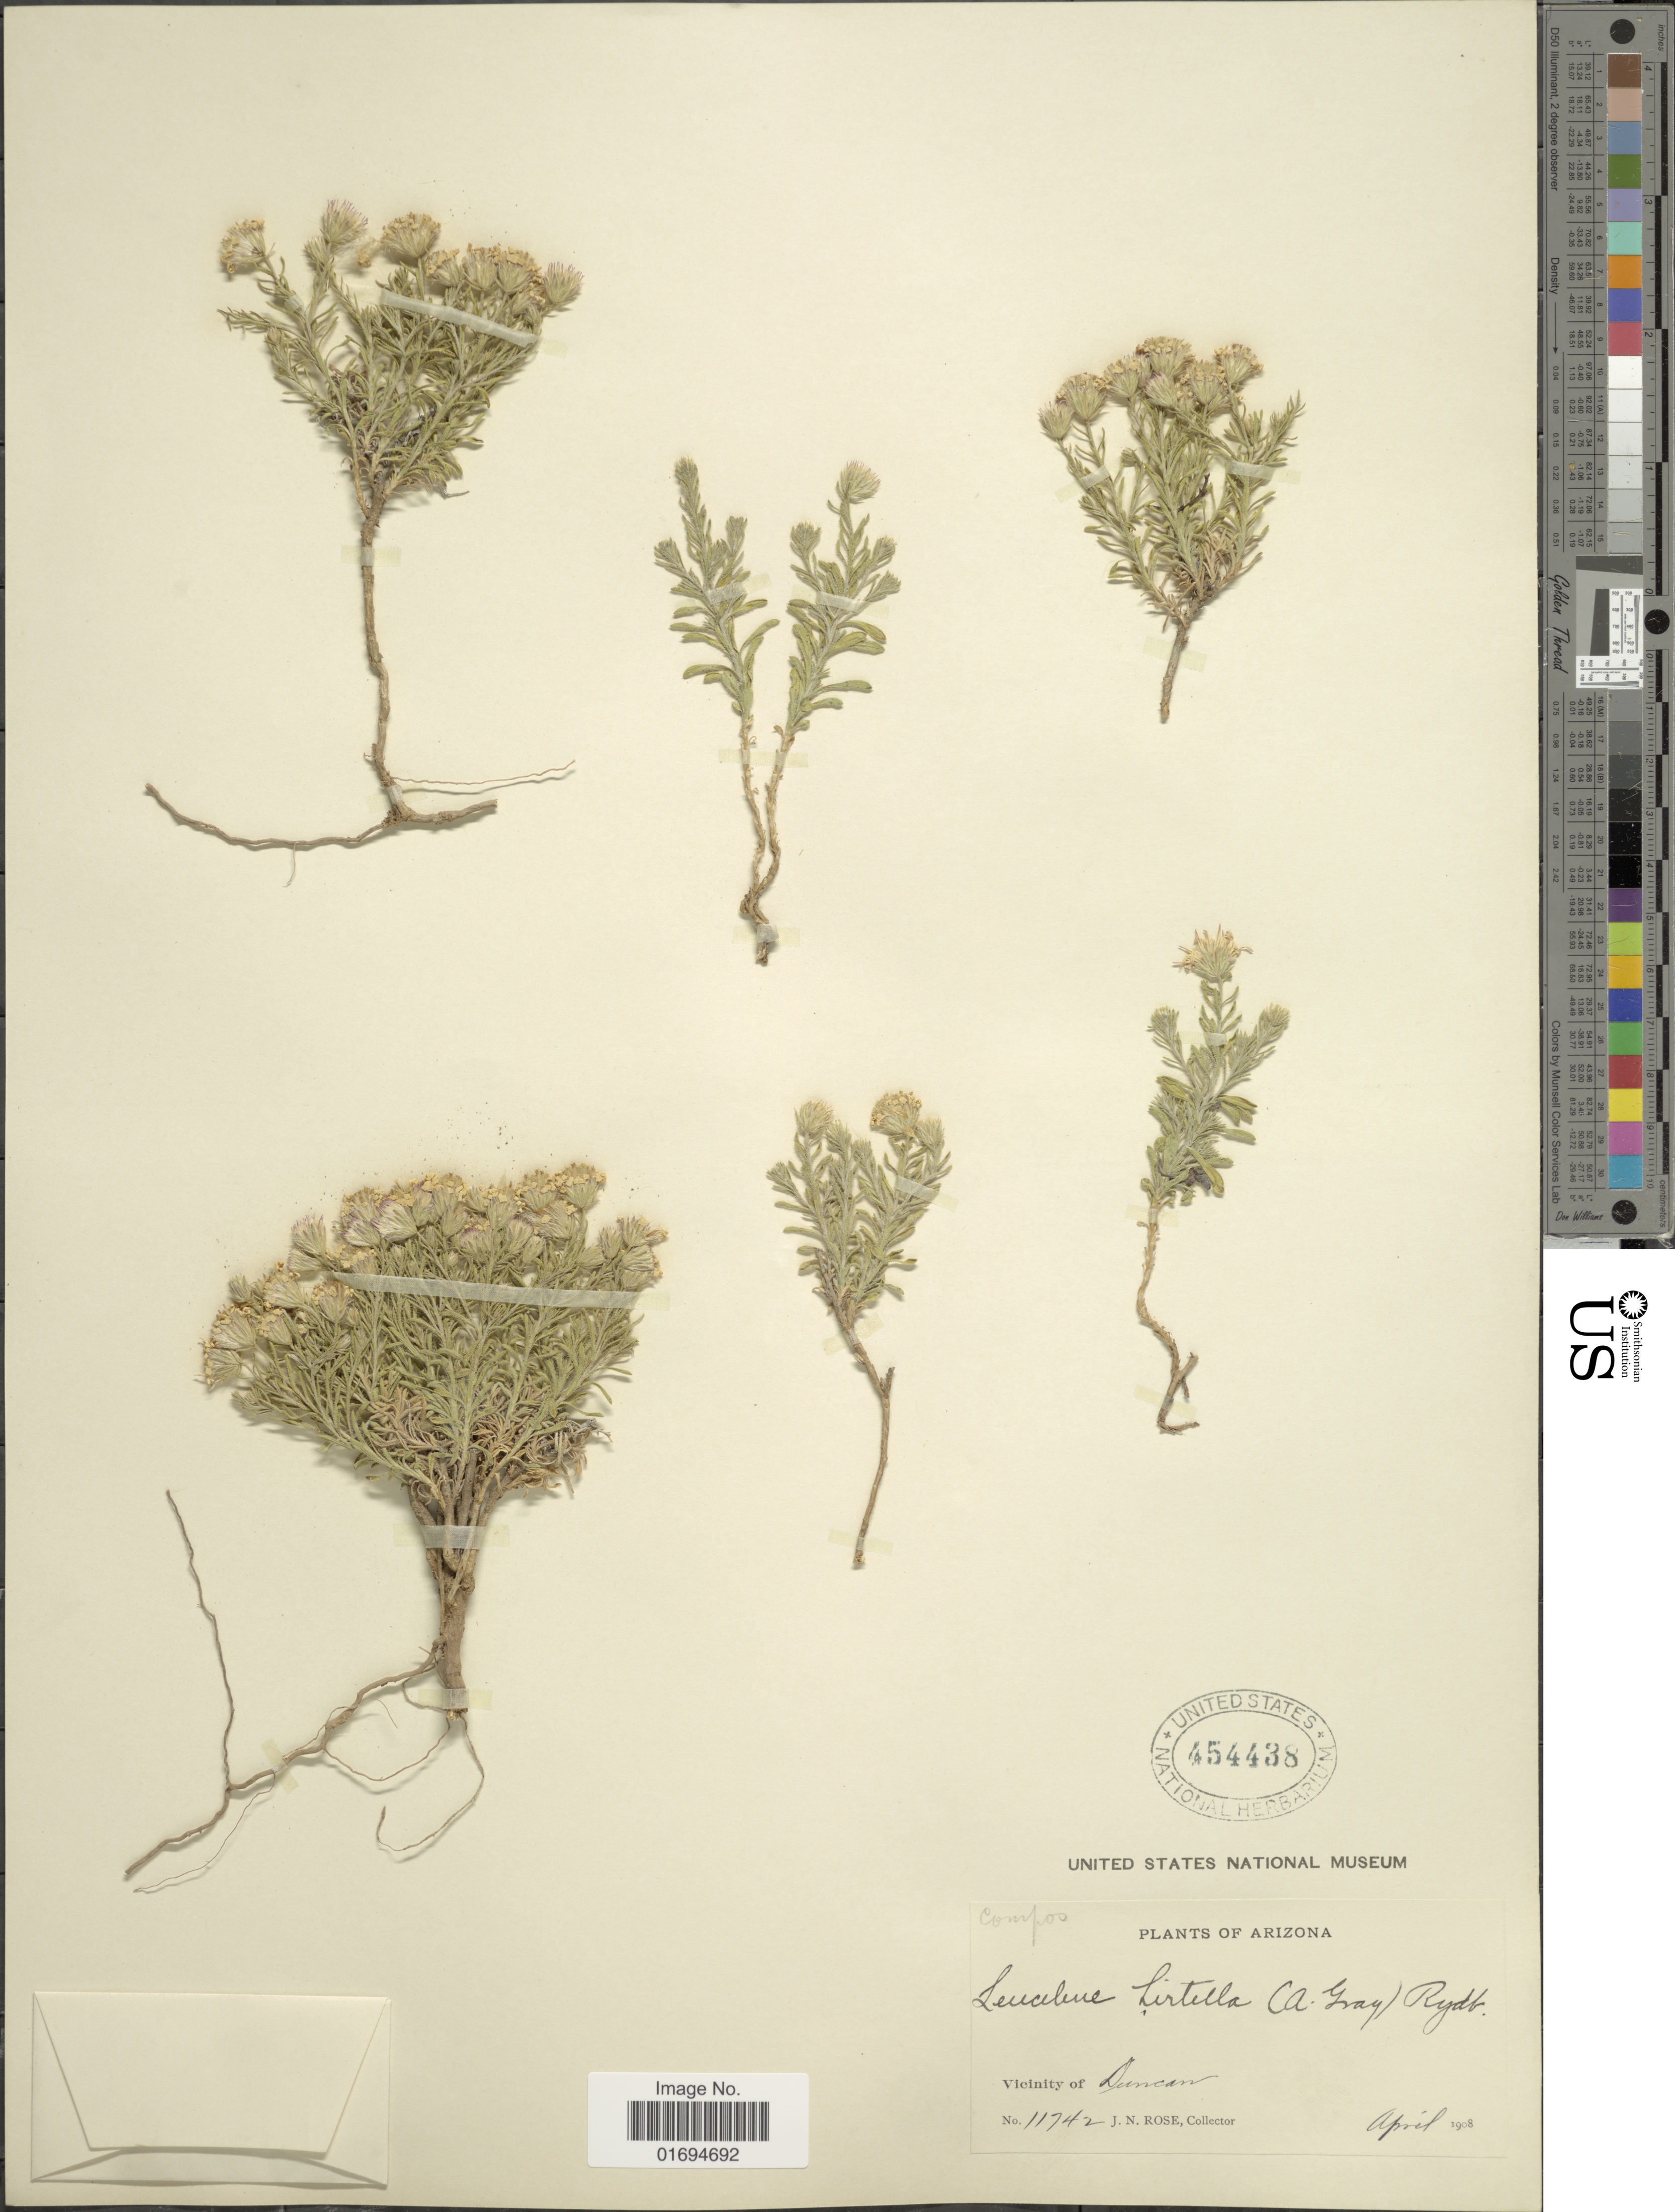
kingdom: Plantae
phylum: Tracheophyta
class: Magnoliopsida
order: Asterales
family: Asteraceae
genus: Chaetopappa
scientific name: Chaetopappa ericoides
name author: (Torr.) G.L. Nesom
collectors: J. N. Rose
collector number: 11742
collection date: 1908-04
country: United States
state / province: Arizona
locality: Vicinity of Duncan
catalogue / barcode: US 454438